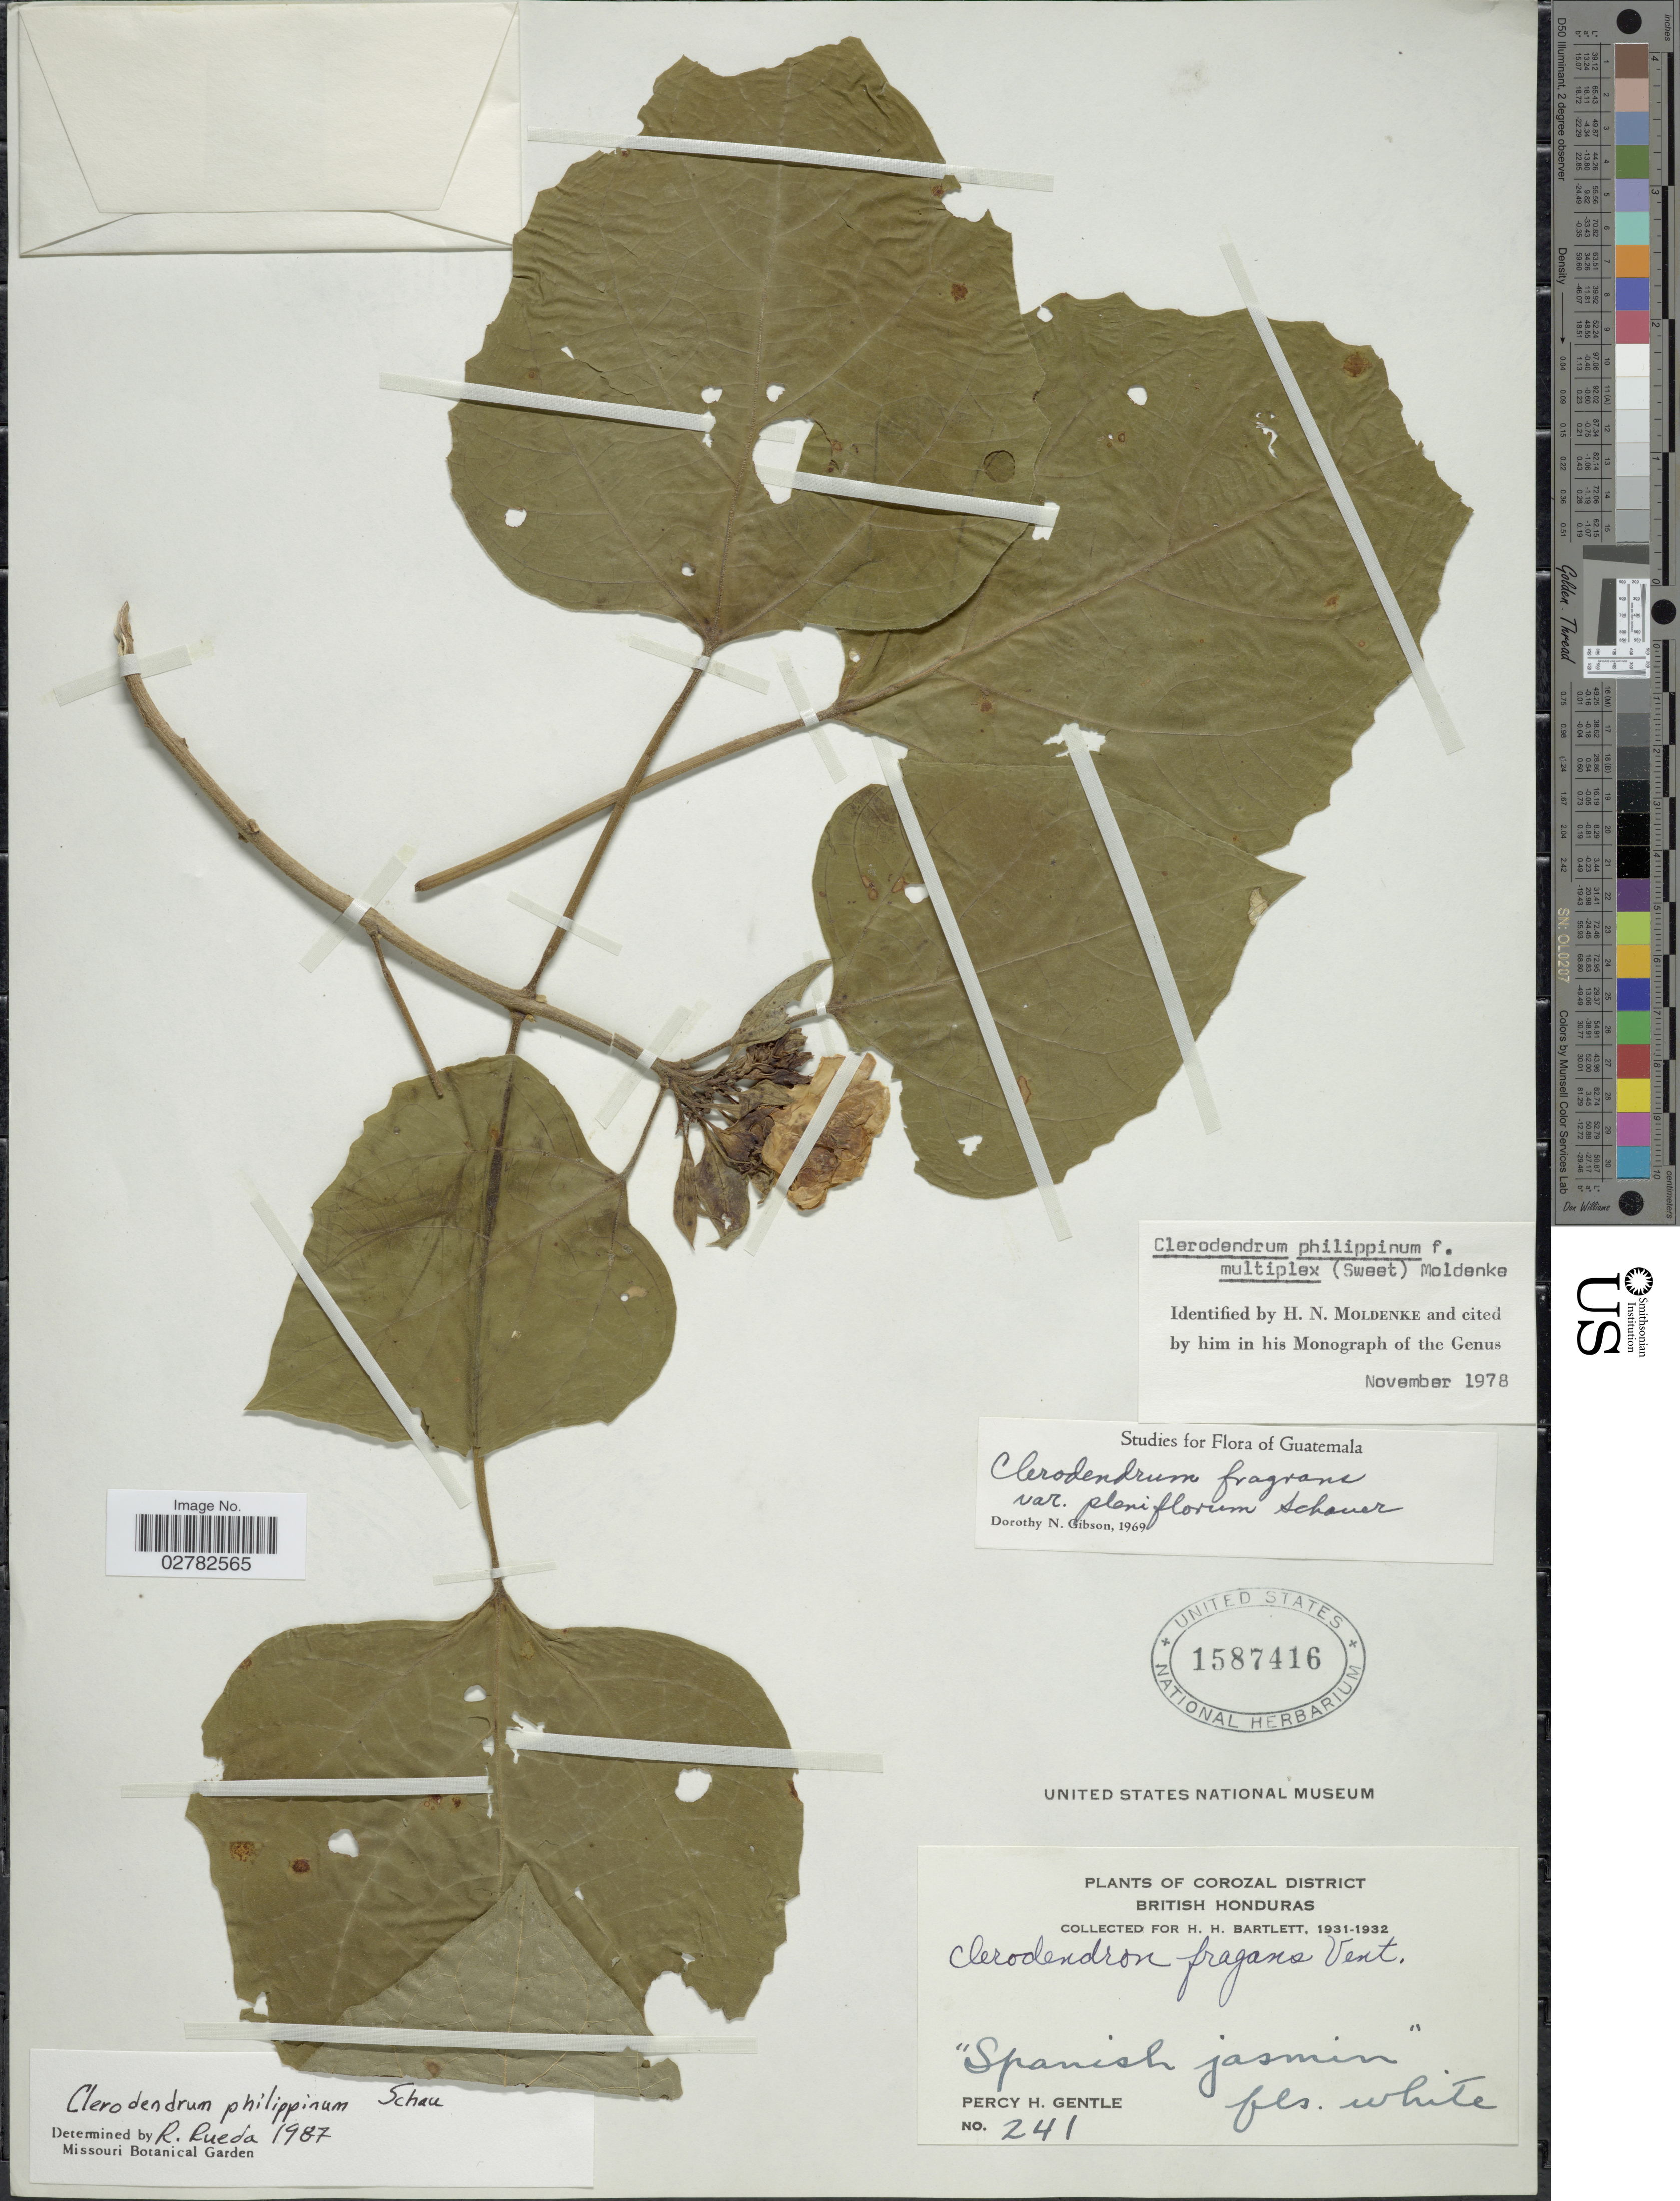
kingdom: Plantae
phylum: Tracheophyta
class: Magnoliopsida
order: Lamiales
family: Lamiaceae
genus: Clerodendrum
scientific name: Clerodendrum philippinum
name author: Schauer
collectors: P. H. Gentle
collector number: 241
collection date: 1931/1932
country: Belize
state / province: Corozal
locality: Corozal District. British Honduras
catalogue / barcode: US 1587416